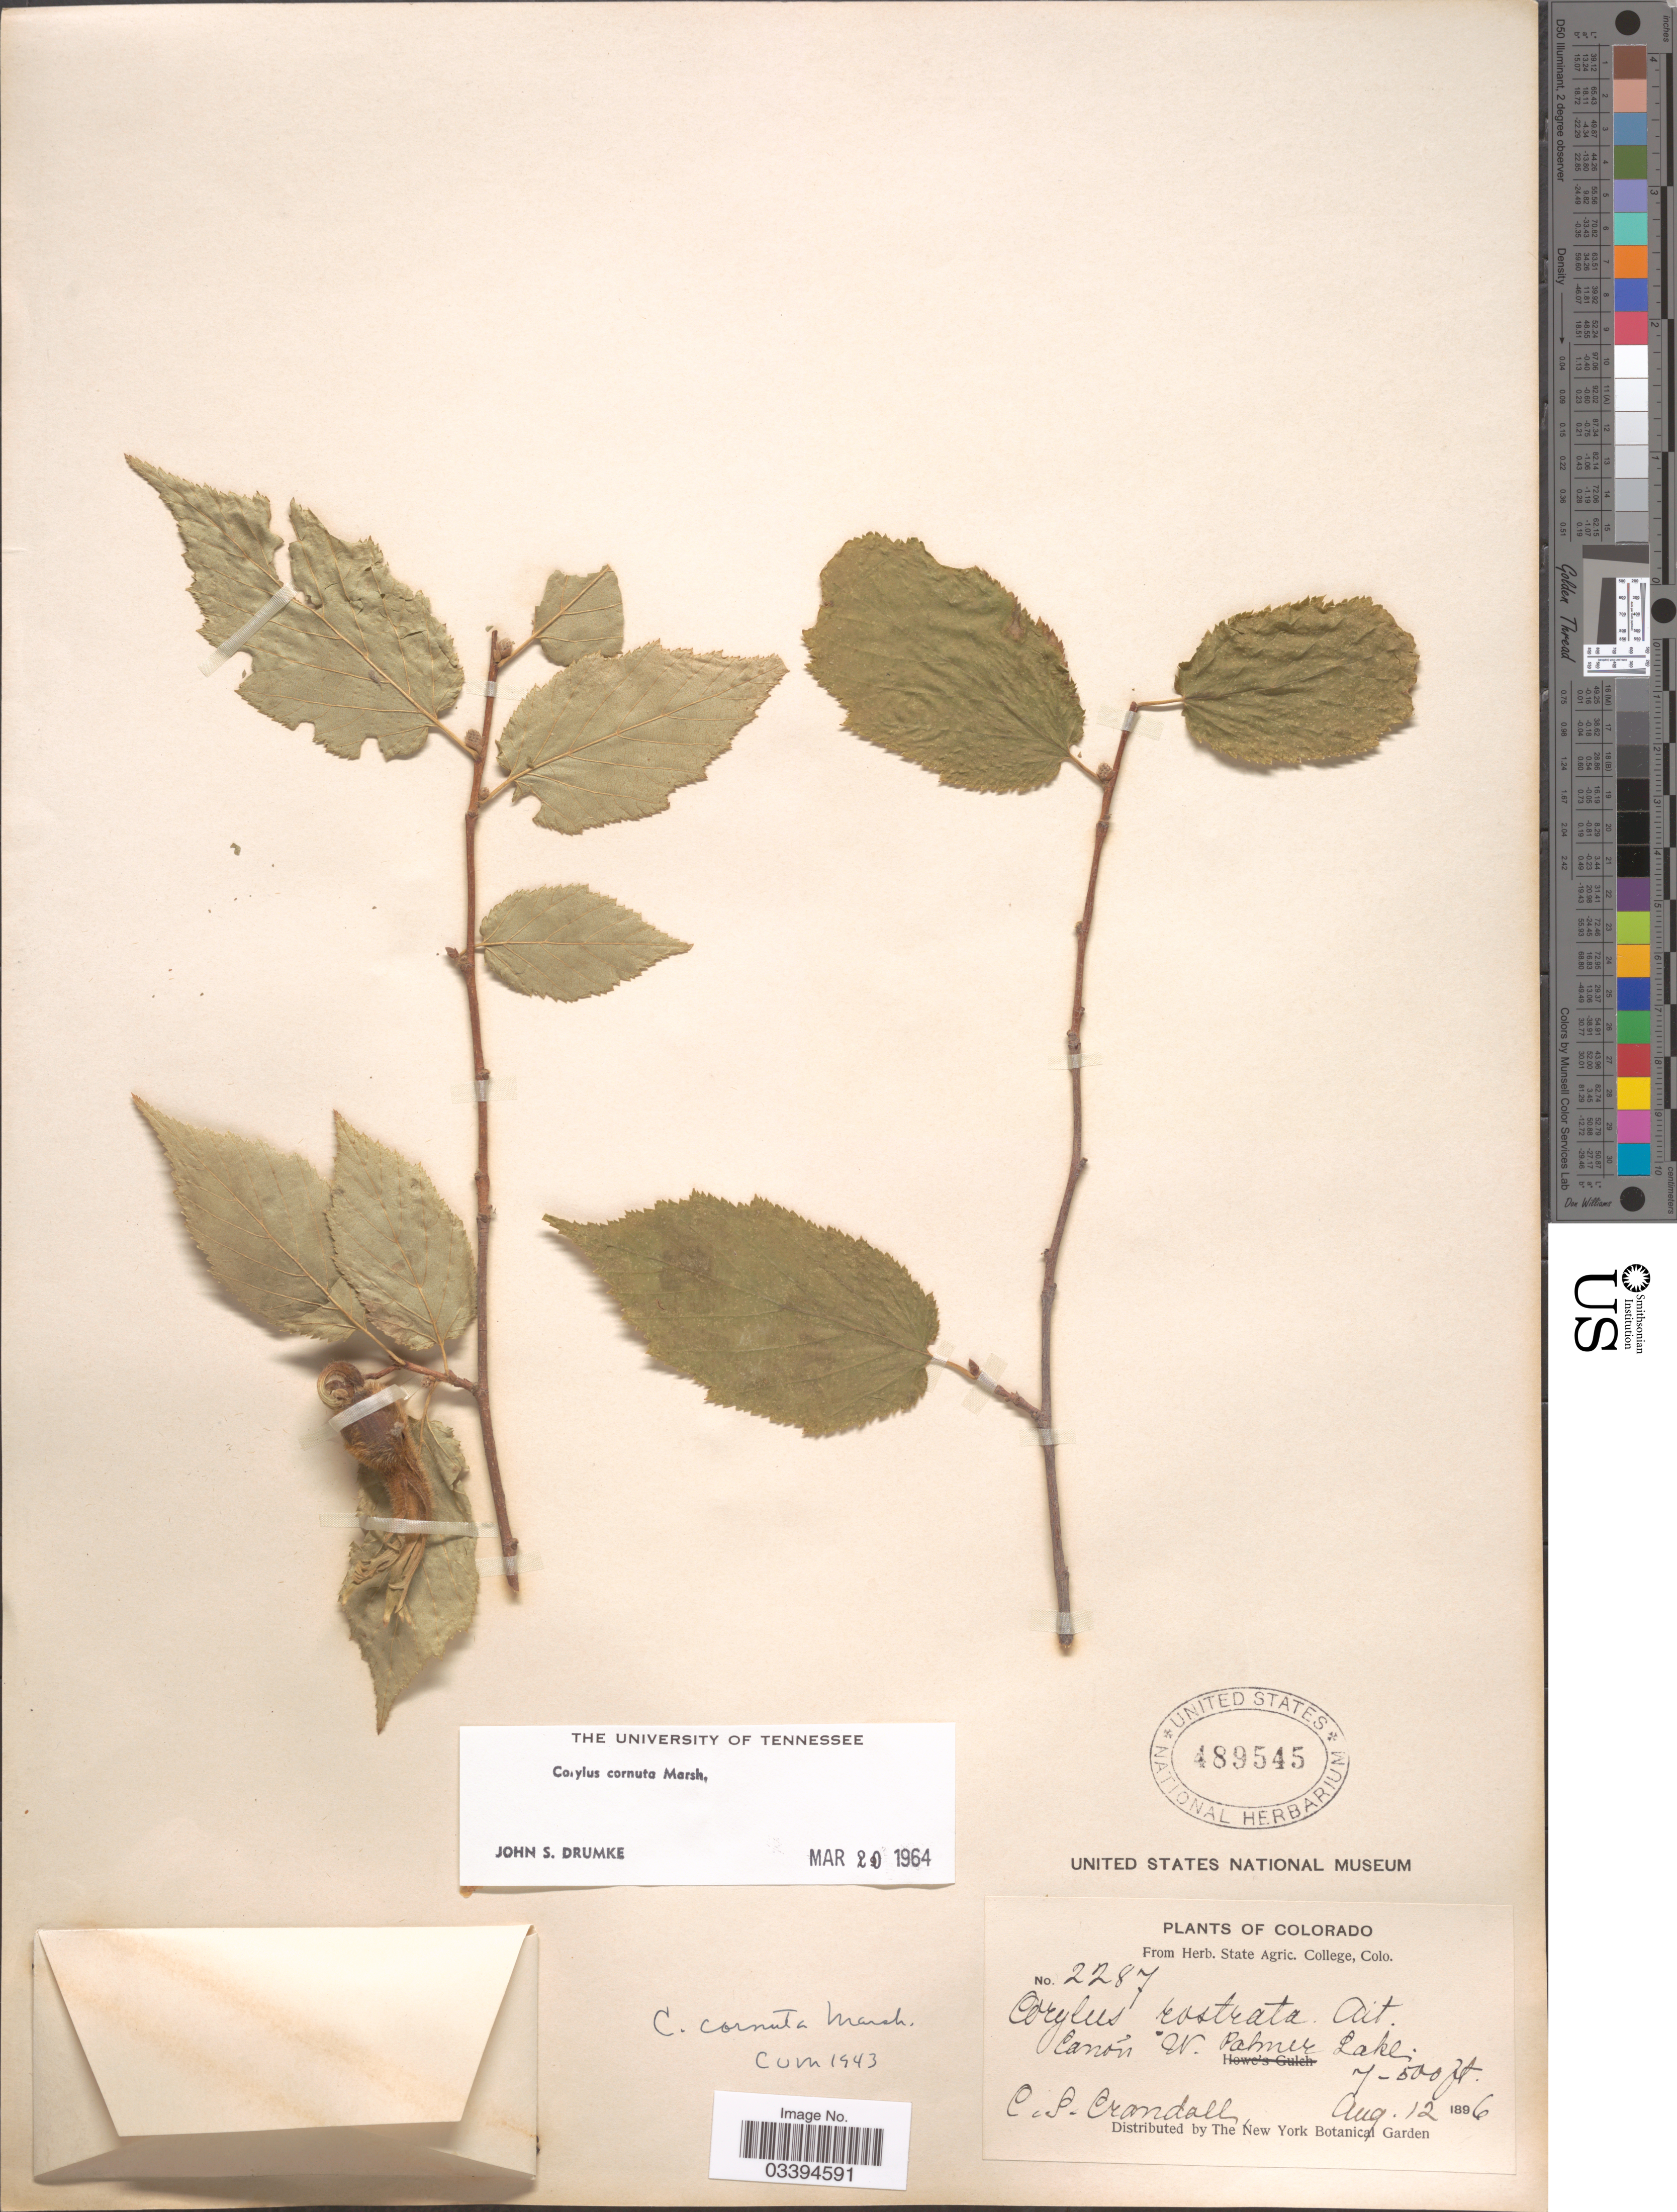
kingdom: Plantae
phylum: Tracheophyta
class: Magnoliopsida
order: Fagales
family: Betulaceae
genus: Corylus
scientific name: Corylus cornuta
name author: Marshall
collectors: C. Crandall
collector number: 2287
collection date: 1896-08-12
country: United States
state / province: Colorado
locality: Cañon W Palmer Lake.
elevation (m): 152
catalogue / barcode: US 489545